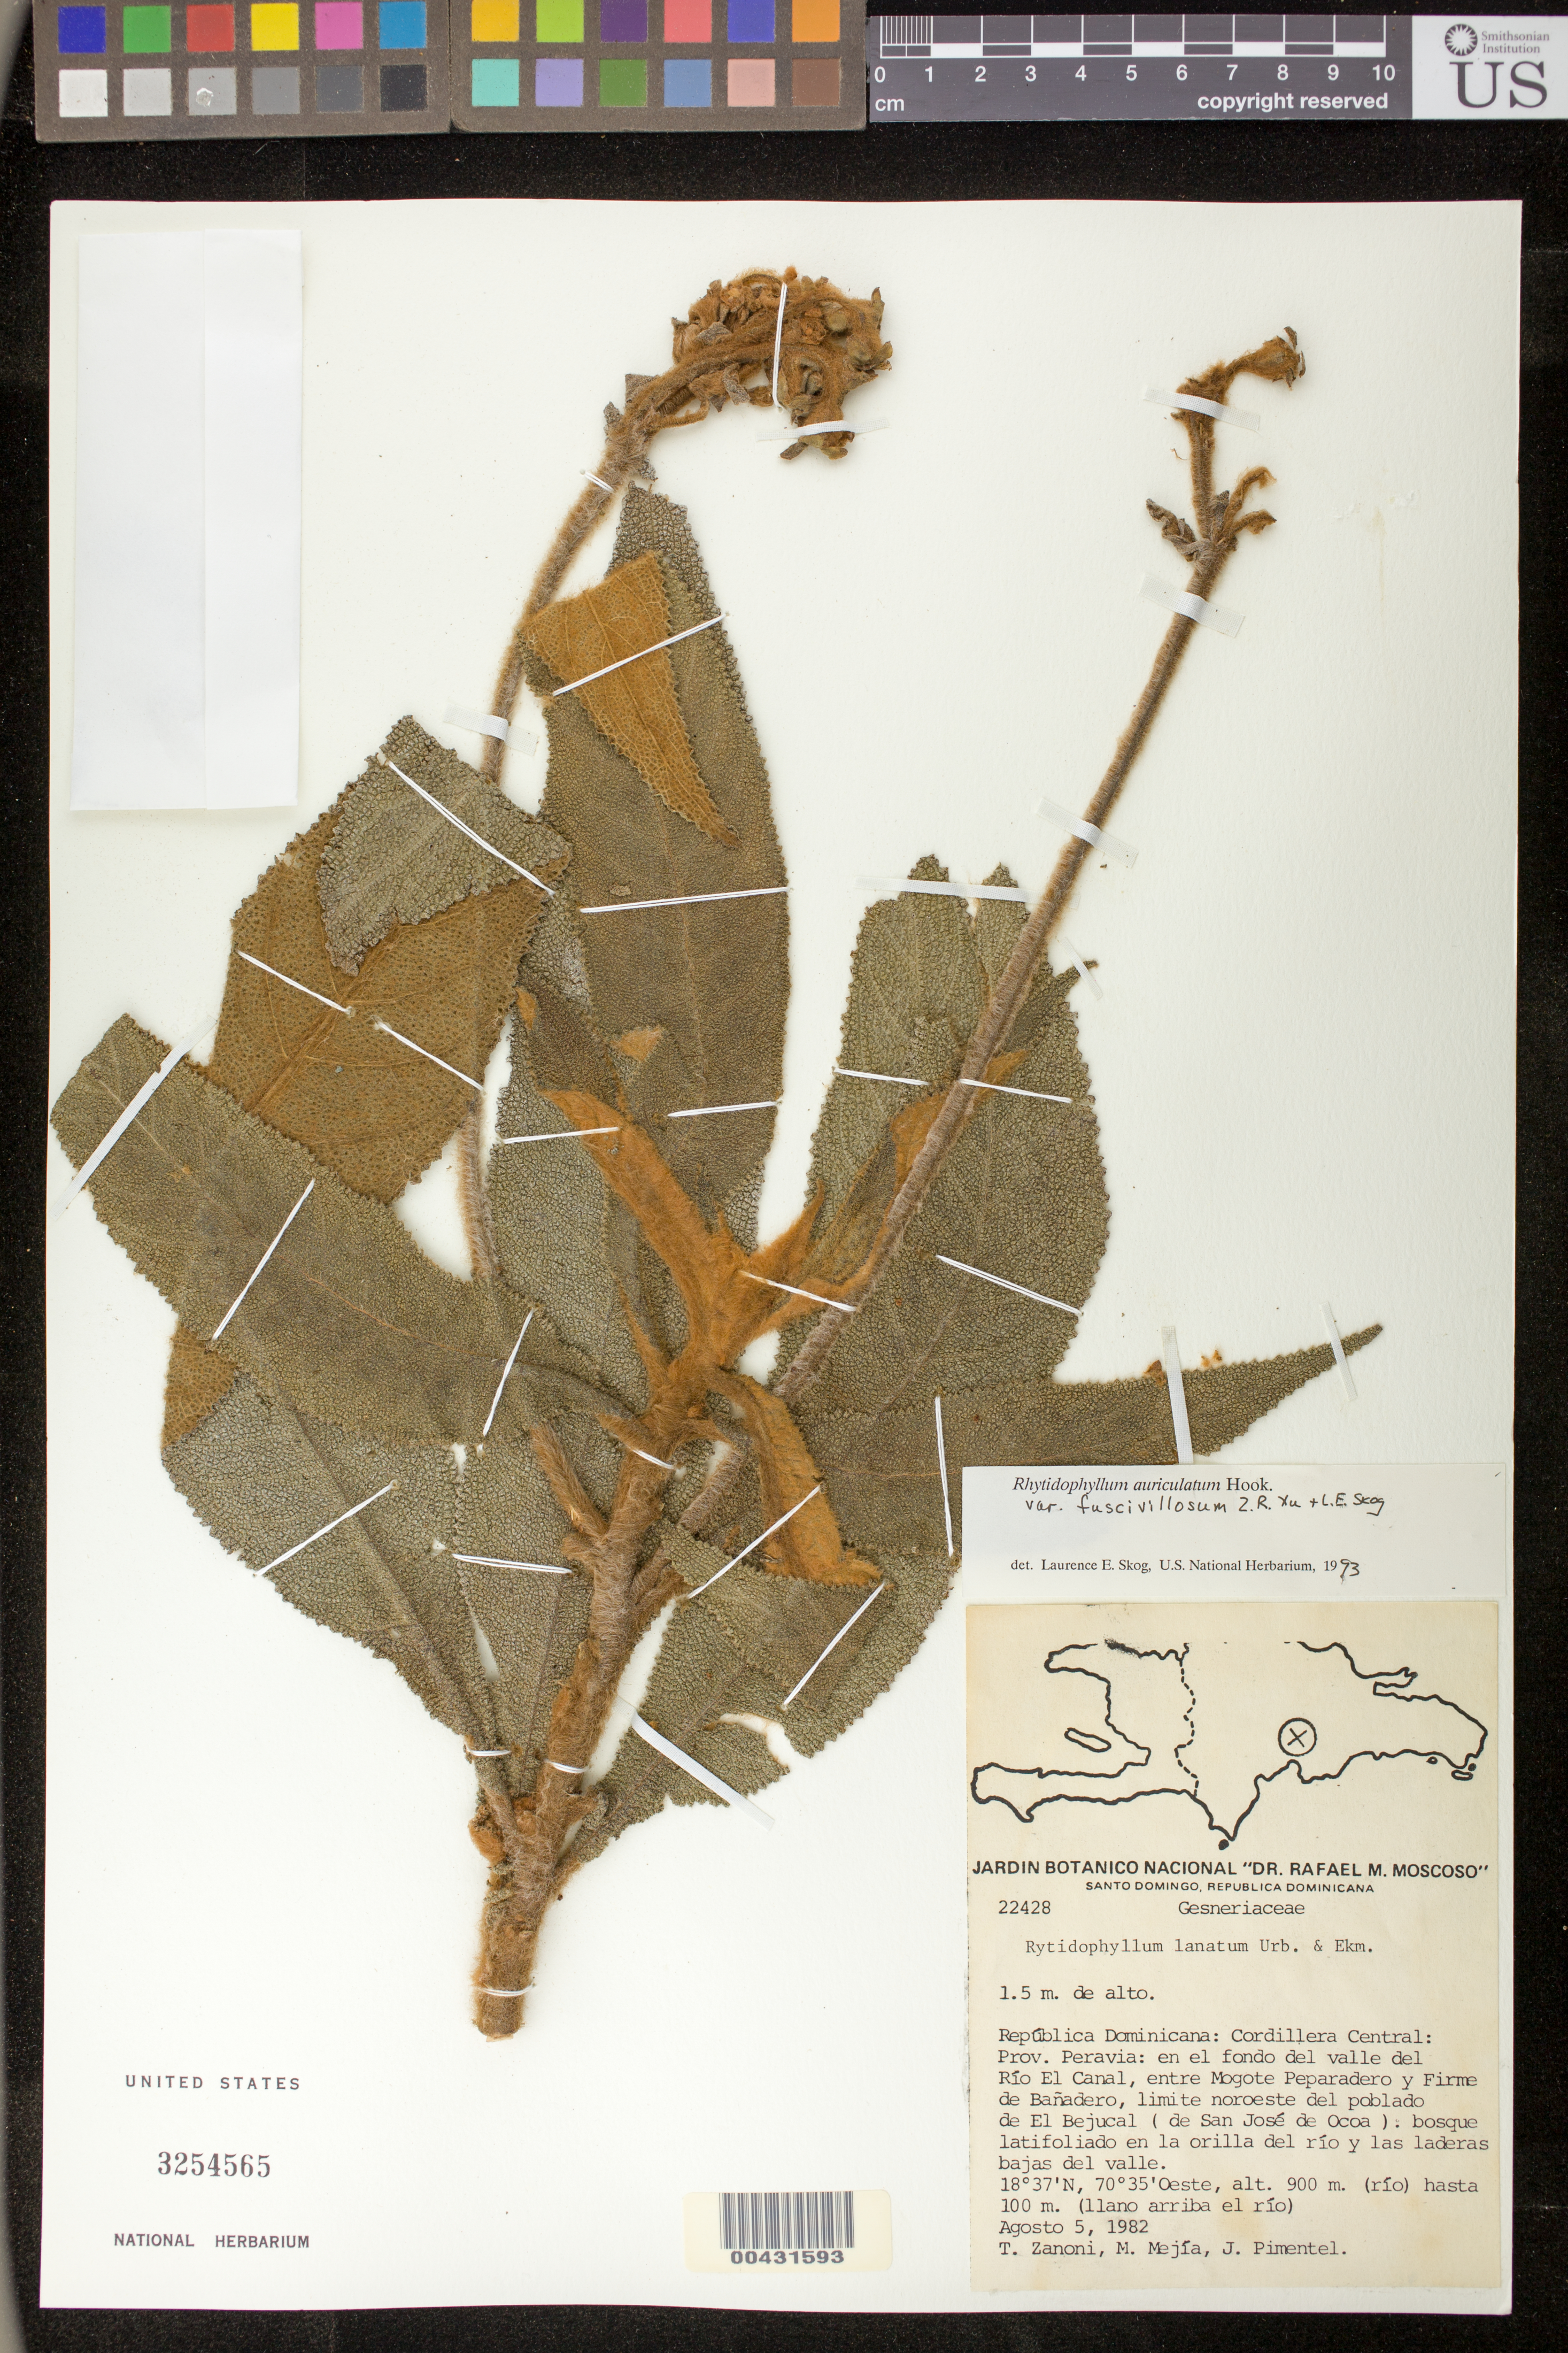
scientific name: unpublished name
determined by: Skog, Laurence E.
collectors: T. A. Zanoni, M. Mejia & J. Pimentel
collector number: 22428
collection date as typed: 05 Aug 1982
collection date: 1982-08-05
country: Dominican Republic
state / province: Peravia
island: Hispaniola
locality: Cordillera Central: Prov. Peravia: en el fondo del valle del Río El Canal, entre Mogote Peparadero y firme de Bañadero, limite noroeste del poblado de El Bejucal (de San José de Ocoa)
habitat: Bosque latifoliado en la orilla del río y las laderas bajas del valle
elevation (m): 900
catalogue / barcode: US 3254565